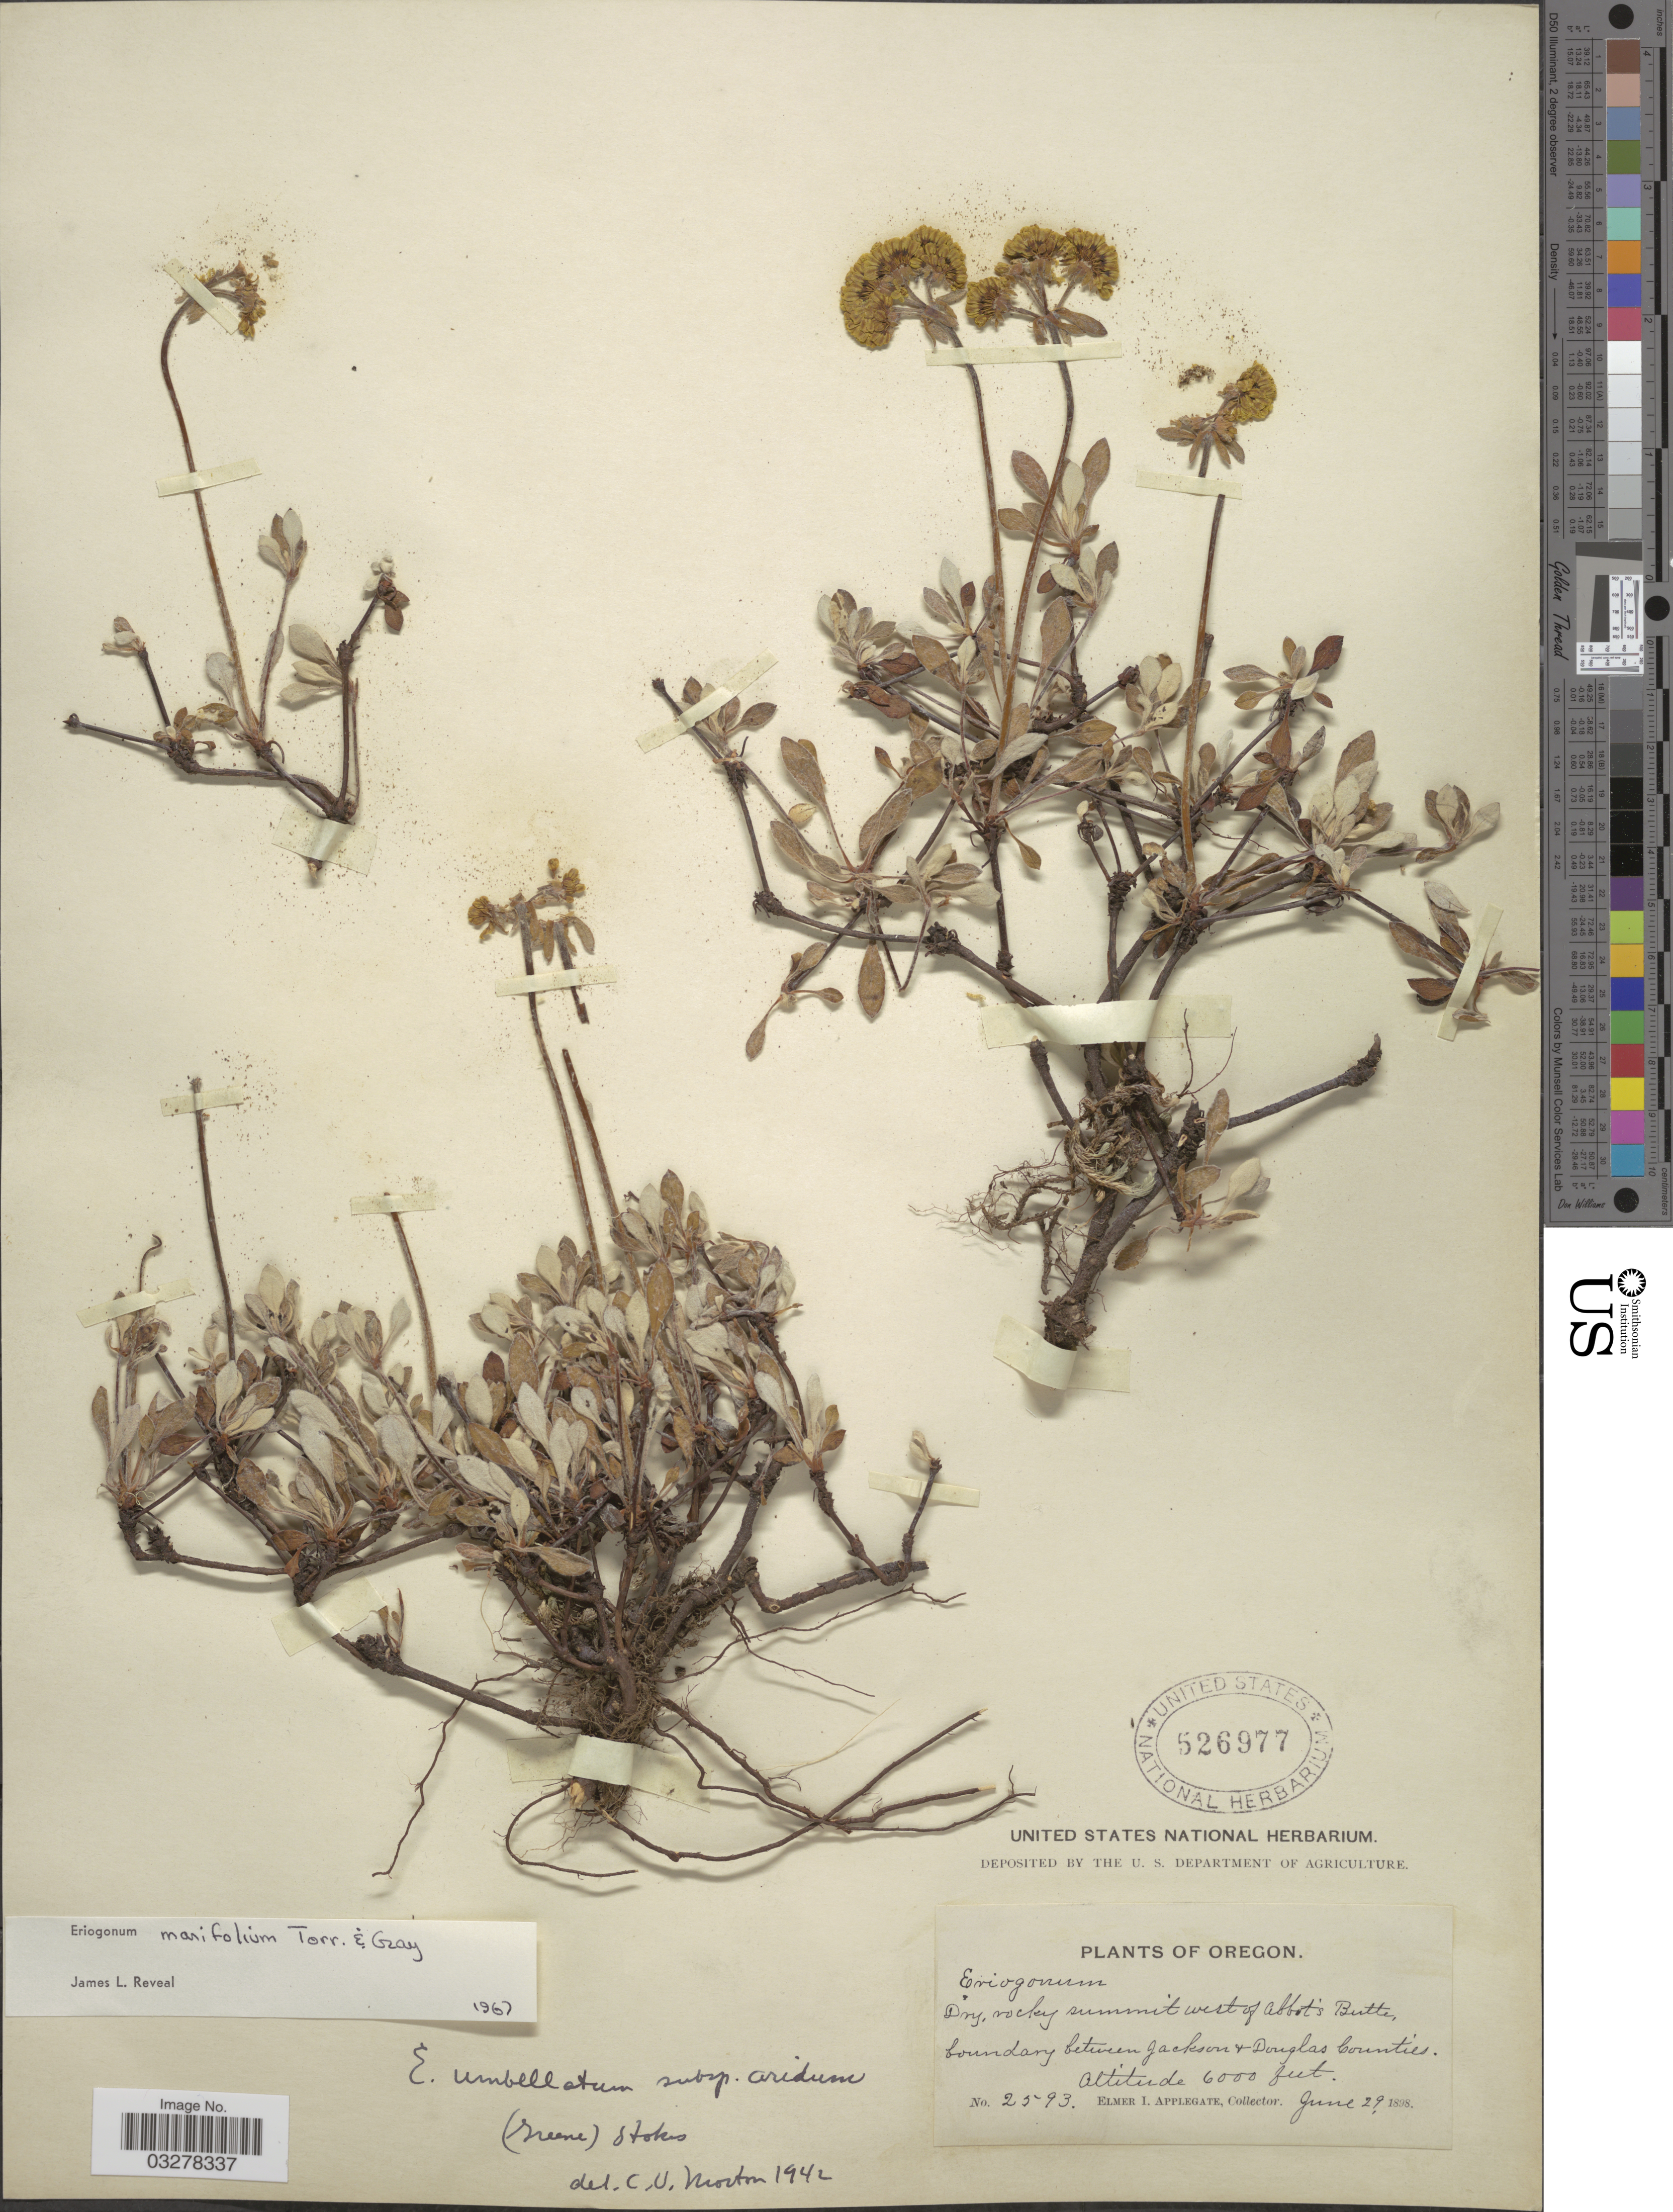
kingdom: Plantae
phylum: Tracheophyta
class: Magnoliopsida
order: Caryophyllales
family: Polygonaceae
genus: Eriogonum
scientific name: Eriogonum marifolium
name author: Torr. & A. Gray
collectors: E. I. Applegate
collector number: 2593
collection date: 1898-06-29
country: United States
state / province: Oregon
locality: Rocky summit west of Abbot's Butte, boundary between Jackson & Douglas Counties.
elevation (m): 1829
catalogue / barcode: US 526977